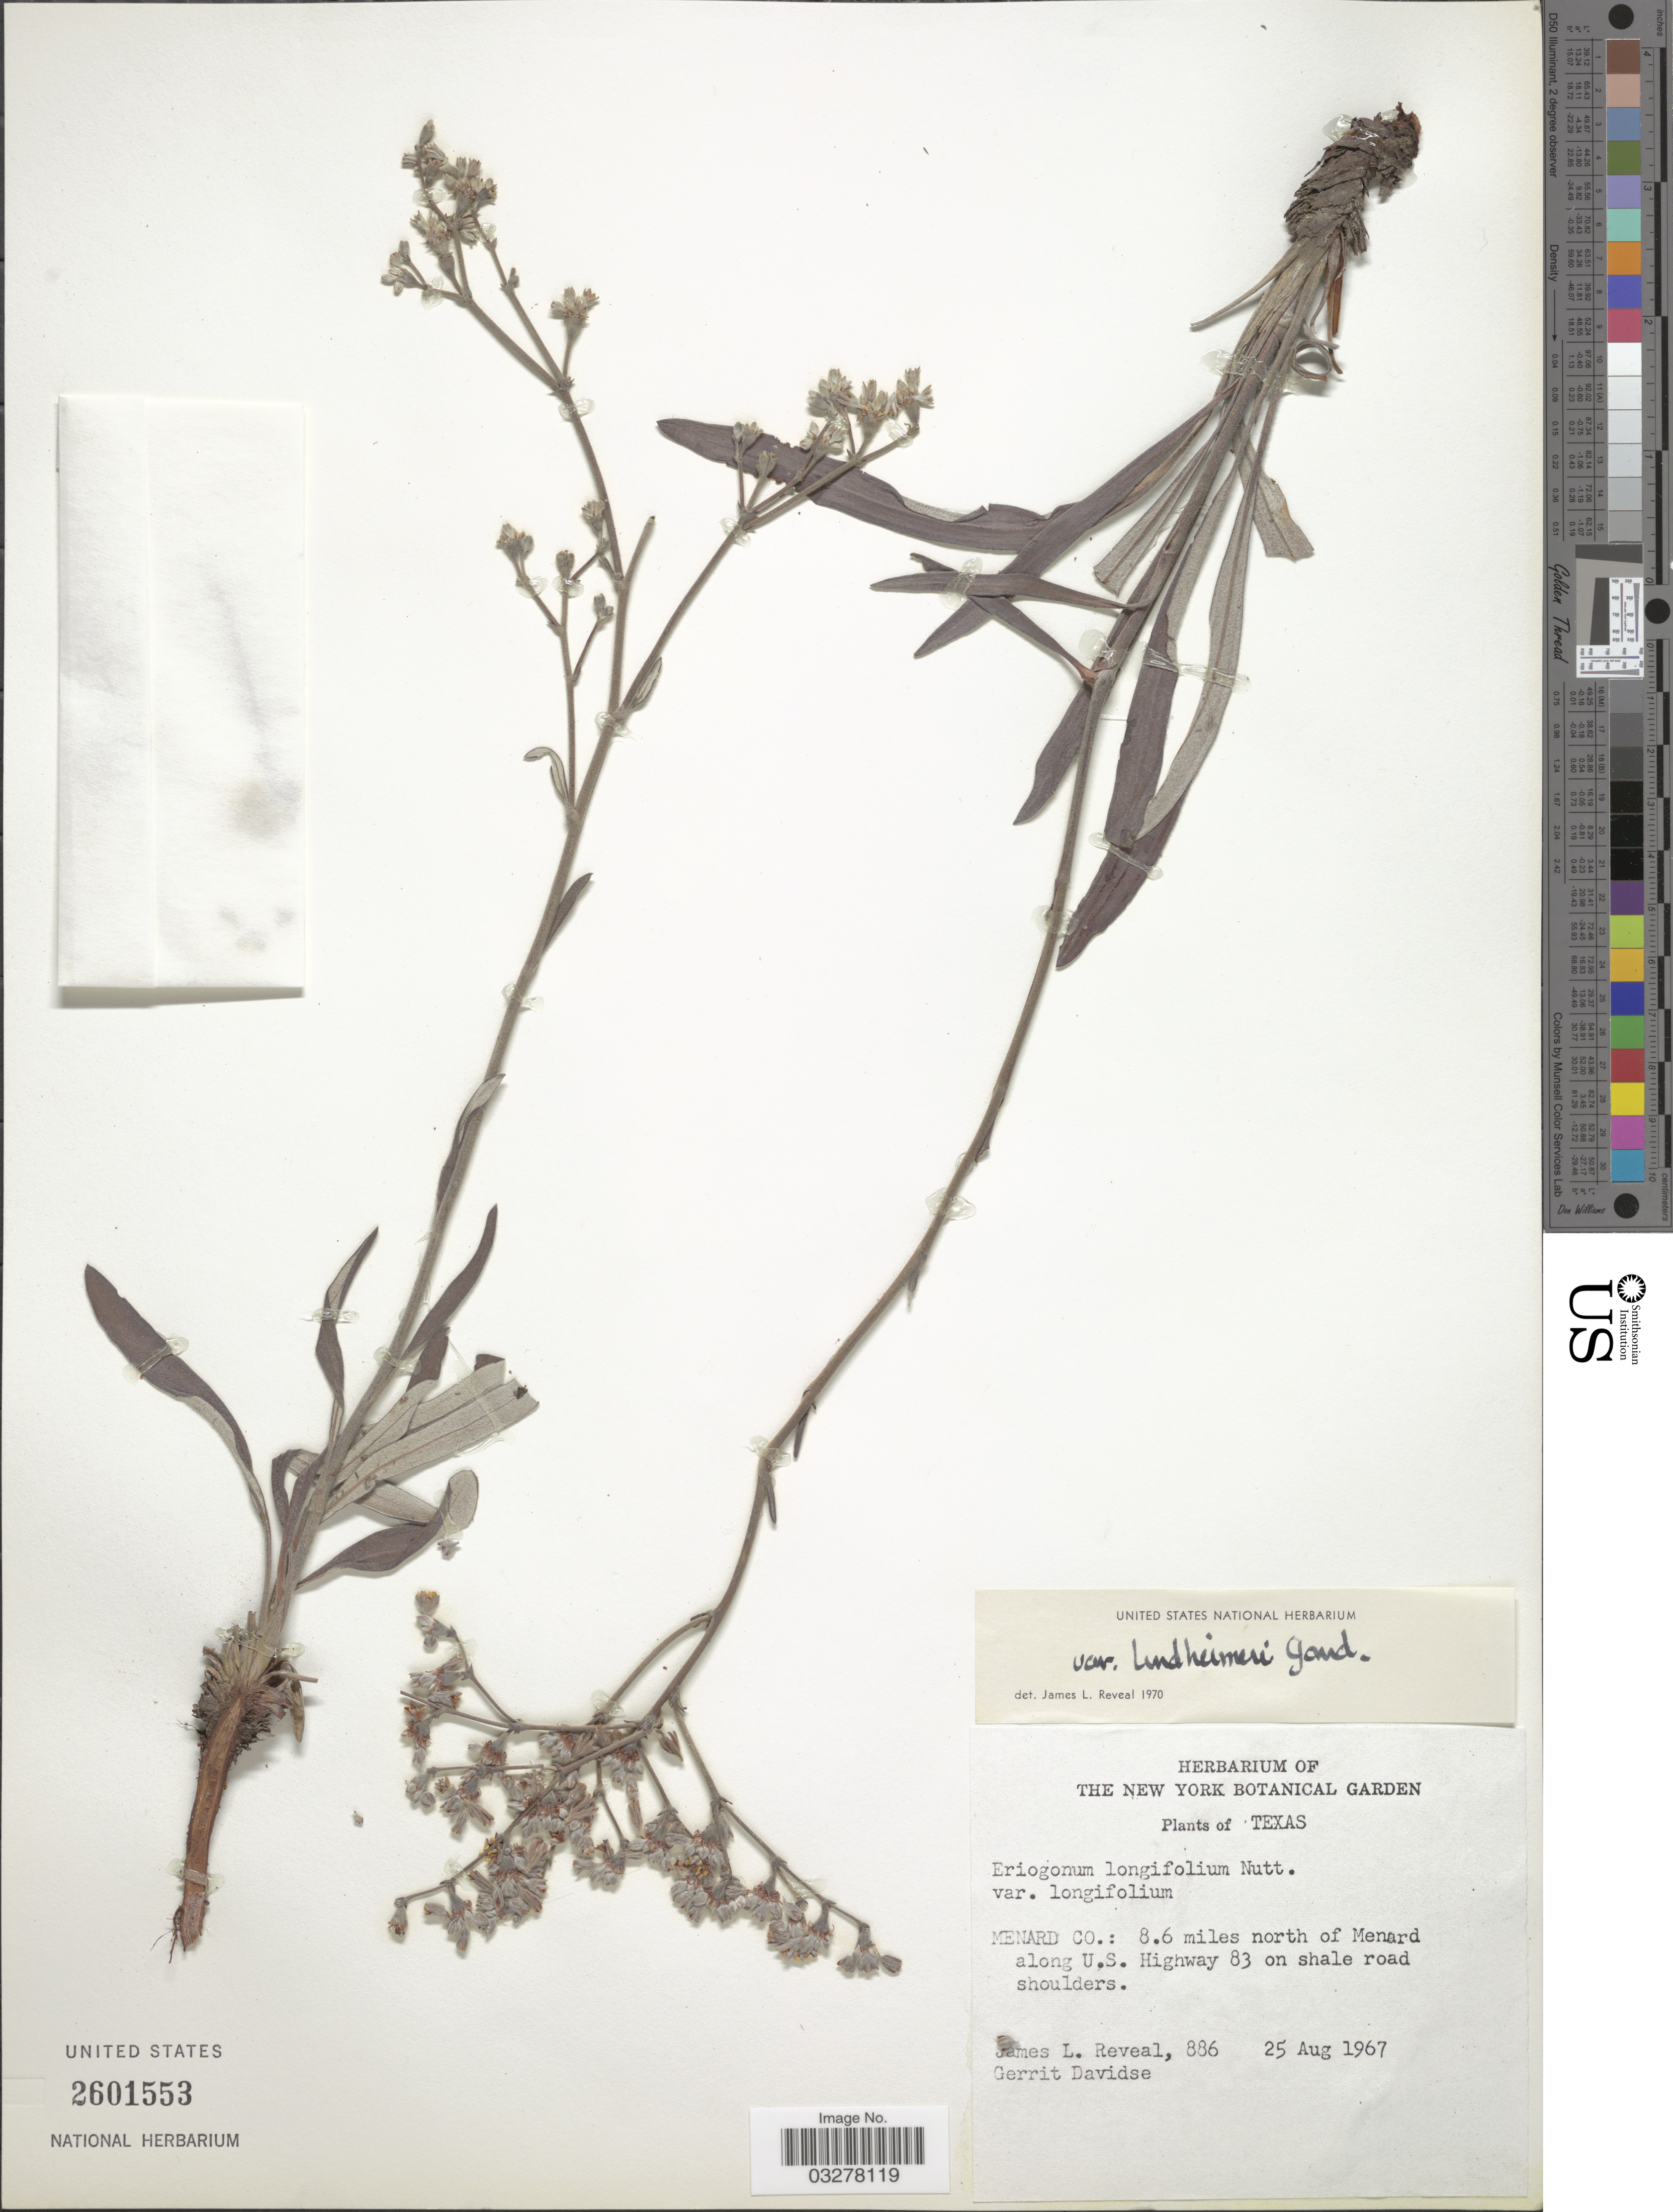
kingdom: Plantae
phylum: Tracheophyta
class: Magnoliopsida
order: Caryophyllales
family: Polygonaceae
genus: Eriogonum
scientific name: Eriogonum longifolium var. lindheimeri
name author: Gand.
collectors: J. L. Reveal & G. Davidse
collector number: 886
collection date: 1967-08-25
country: United States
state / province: Texas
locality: Menard Co.: 8.6 miles north of Menard along U.S. Highway 83 on shale road shoulders.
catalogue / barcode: US 2601553